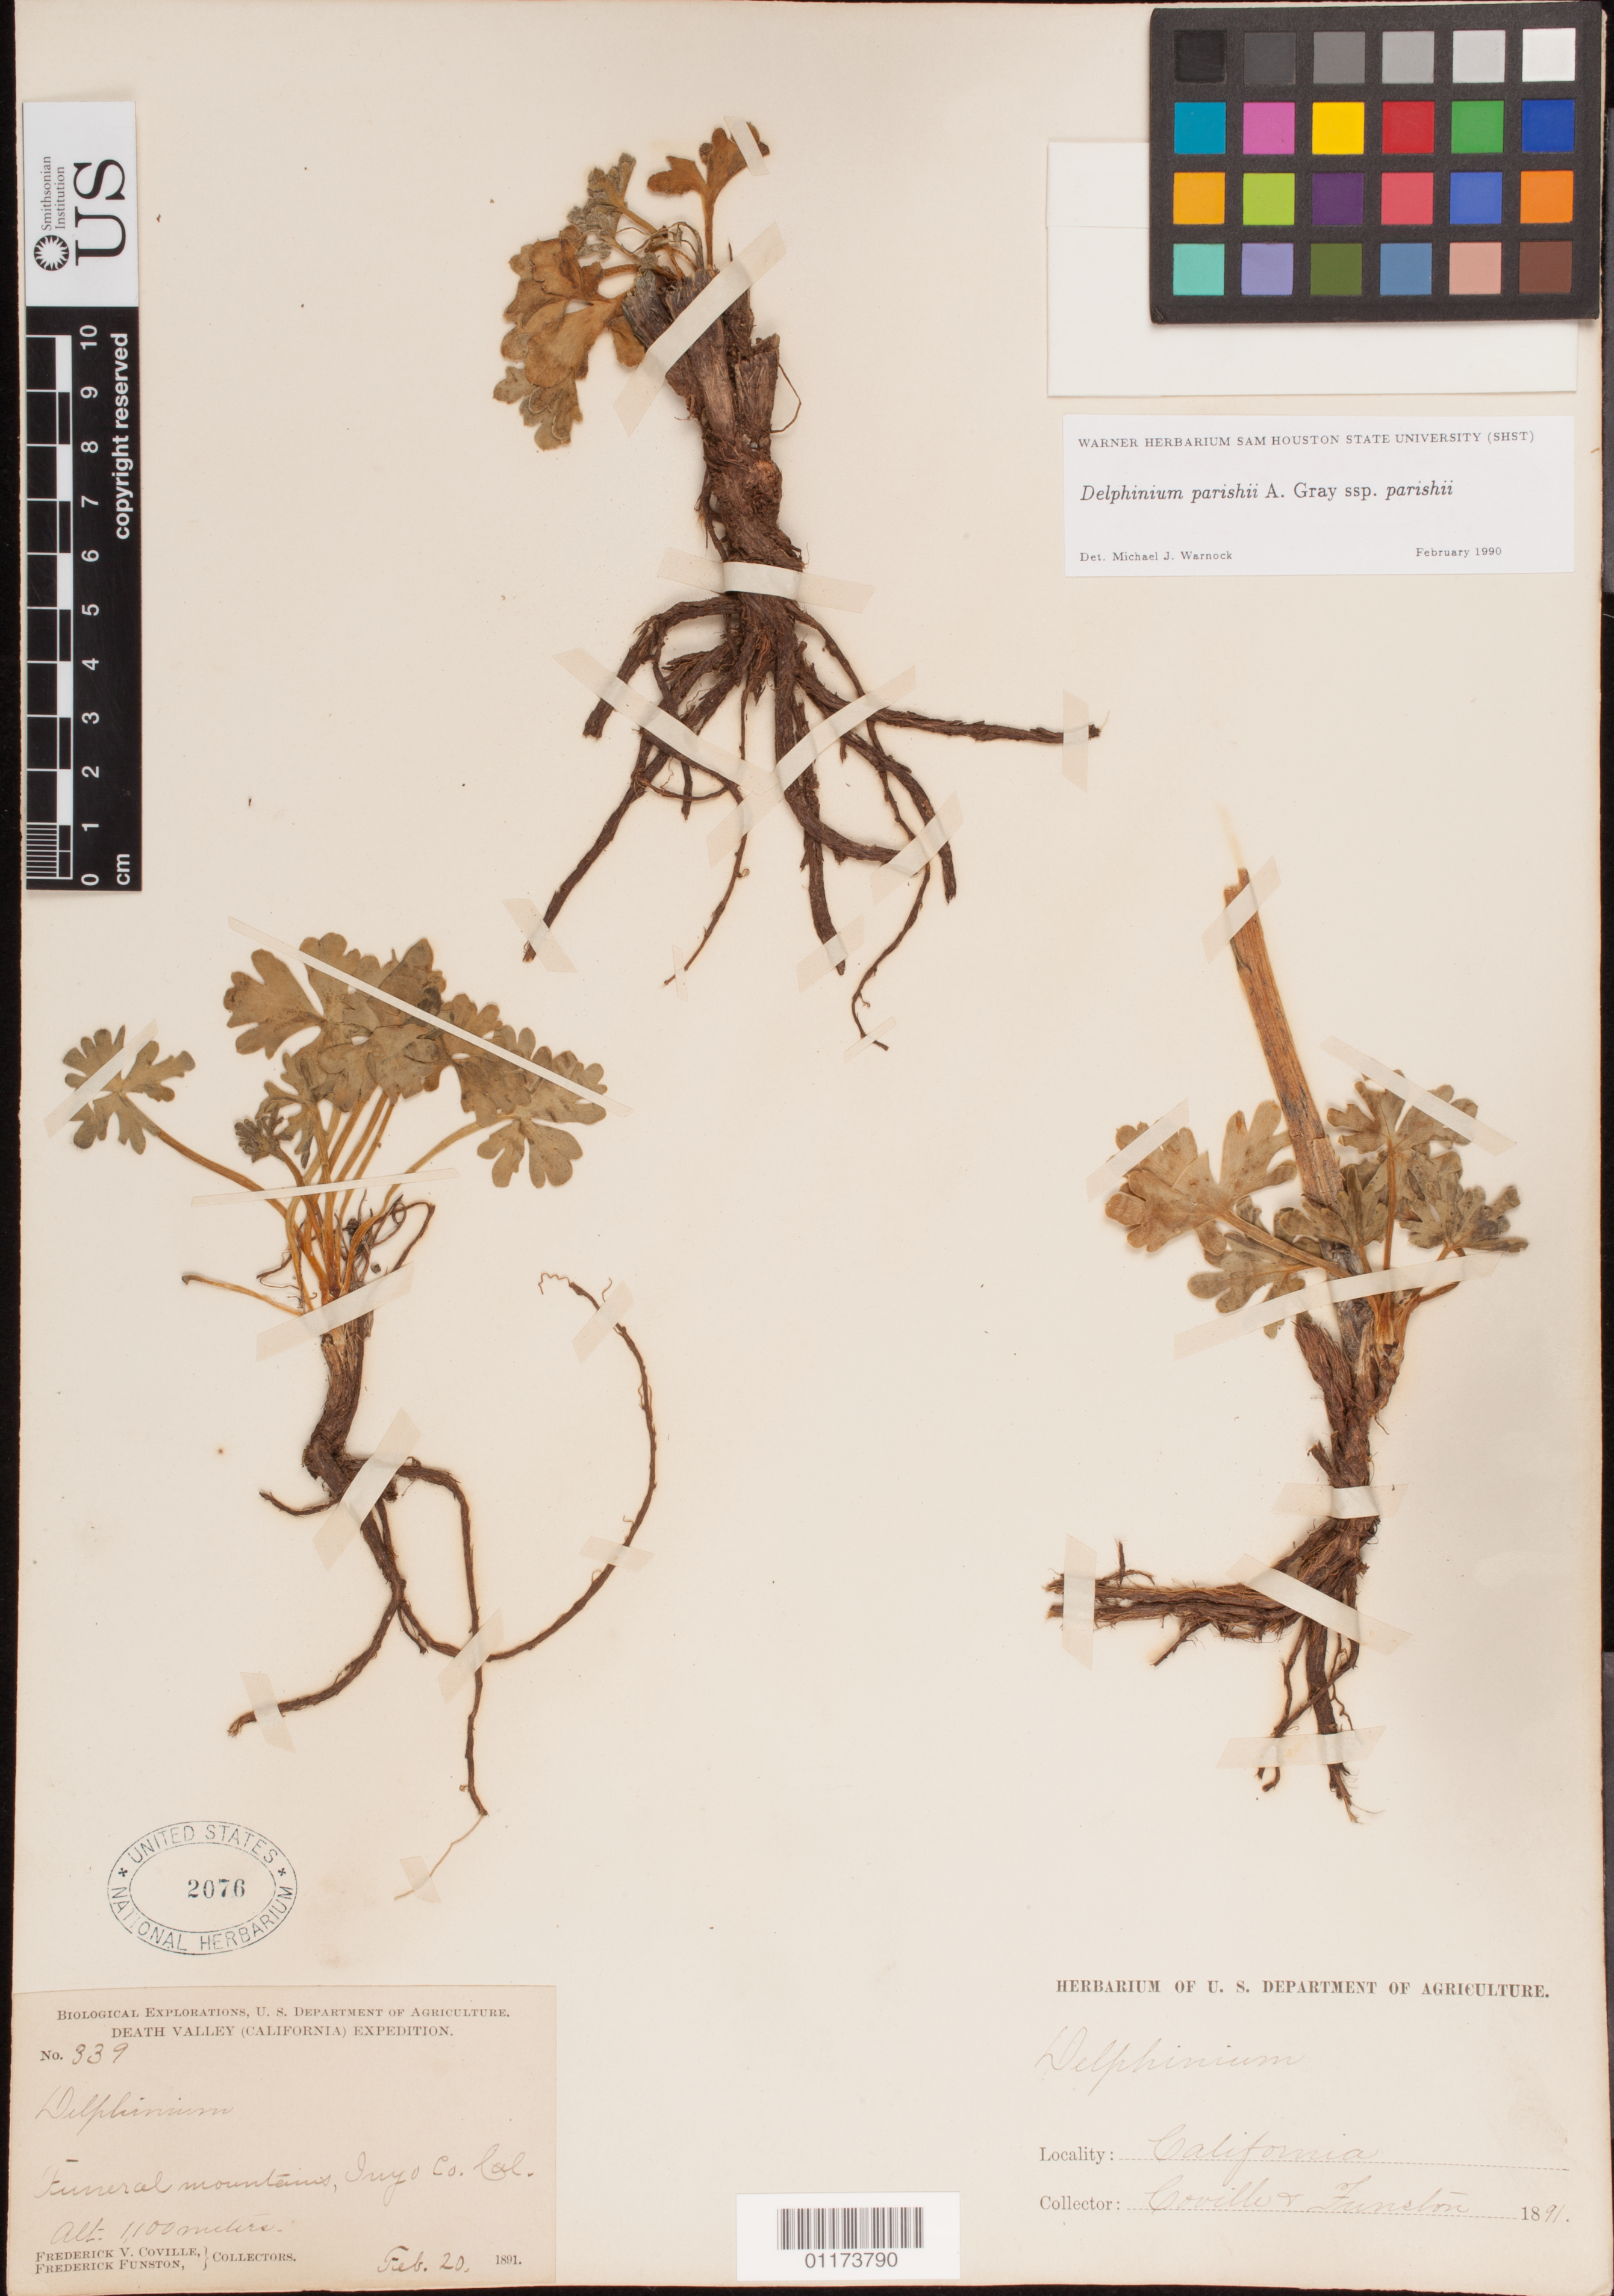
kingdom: Plantae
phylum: Tracheophyta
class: Magnoliopsida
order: Ranunculales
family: Ranunculaceae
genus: Delphinium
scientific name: Delphinium parishii subsp. parishii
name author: A. Gray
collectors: F. V. Coville & F. Funston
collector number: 737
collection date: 1891-02-20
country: United States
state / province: California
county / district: Inyo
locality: Funeral Mts.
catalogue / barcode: US 2076